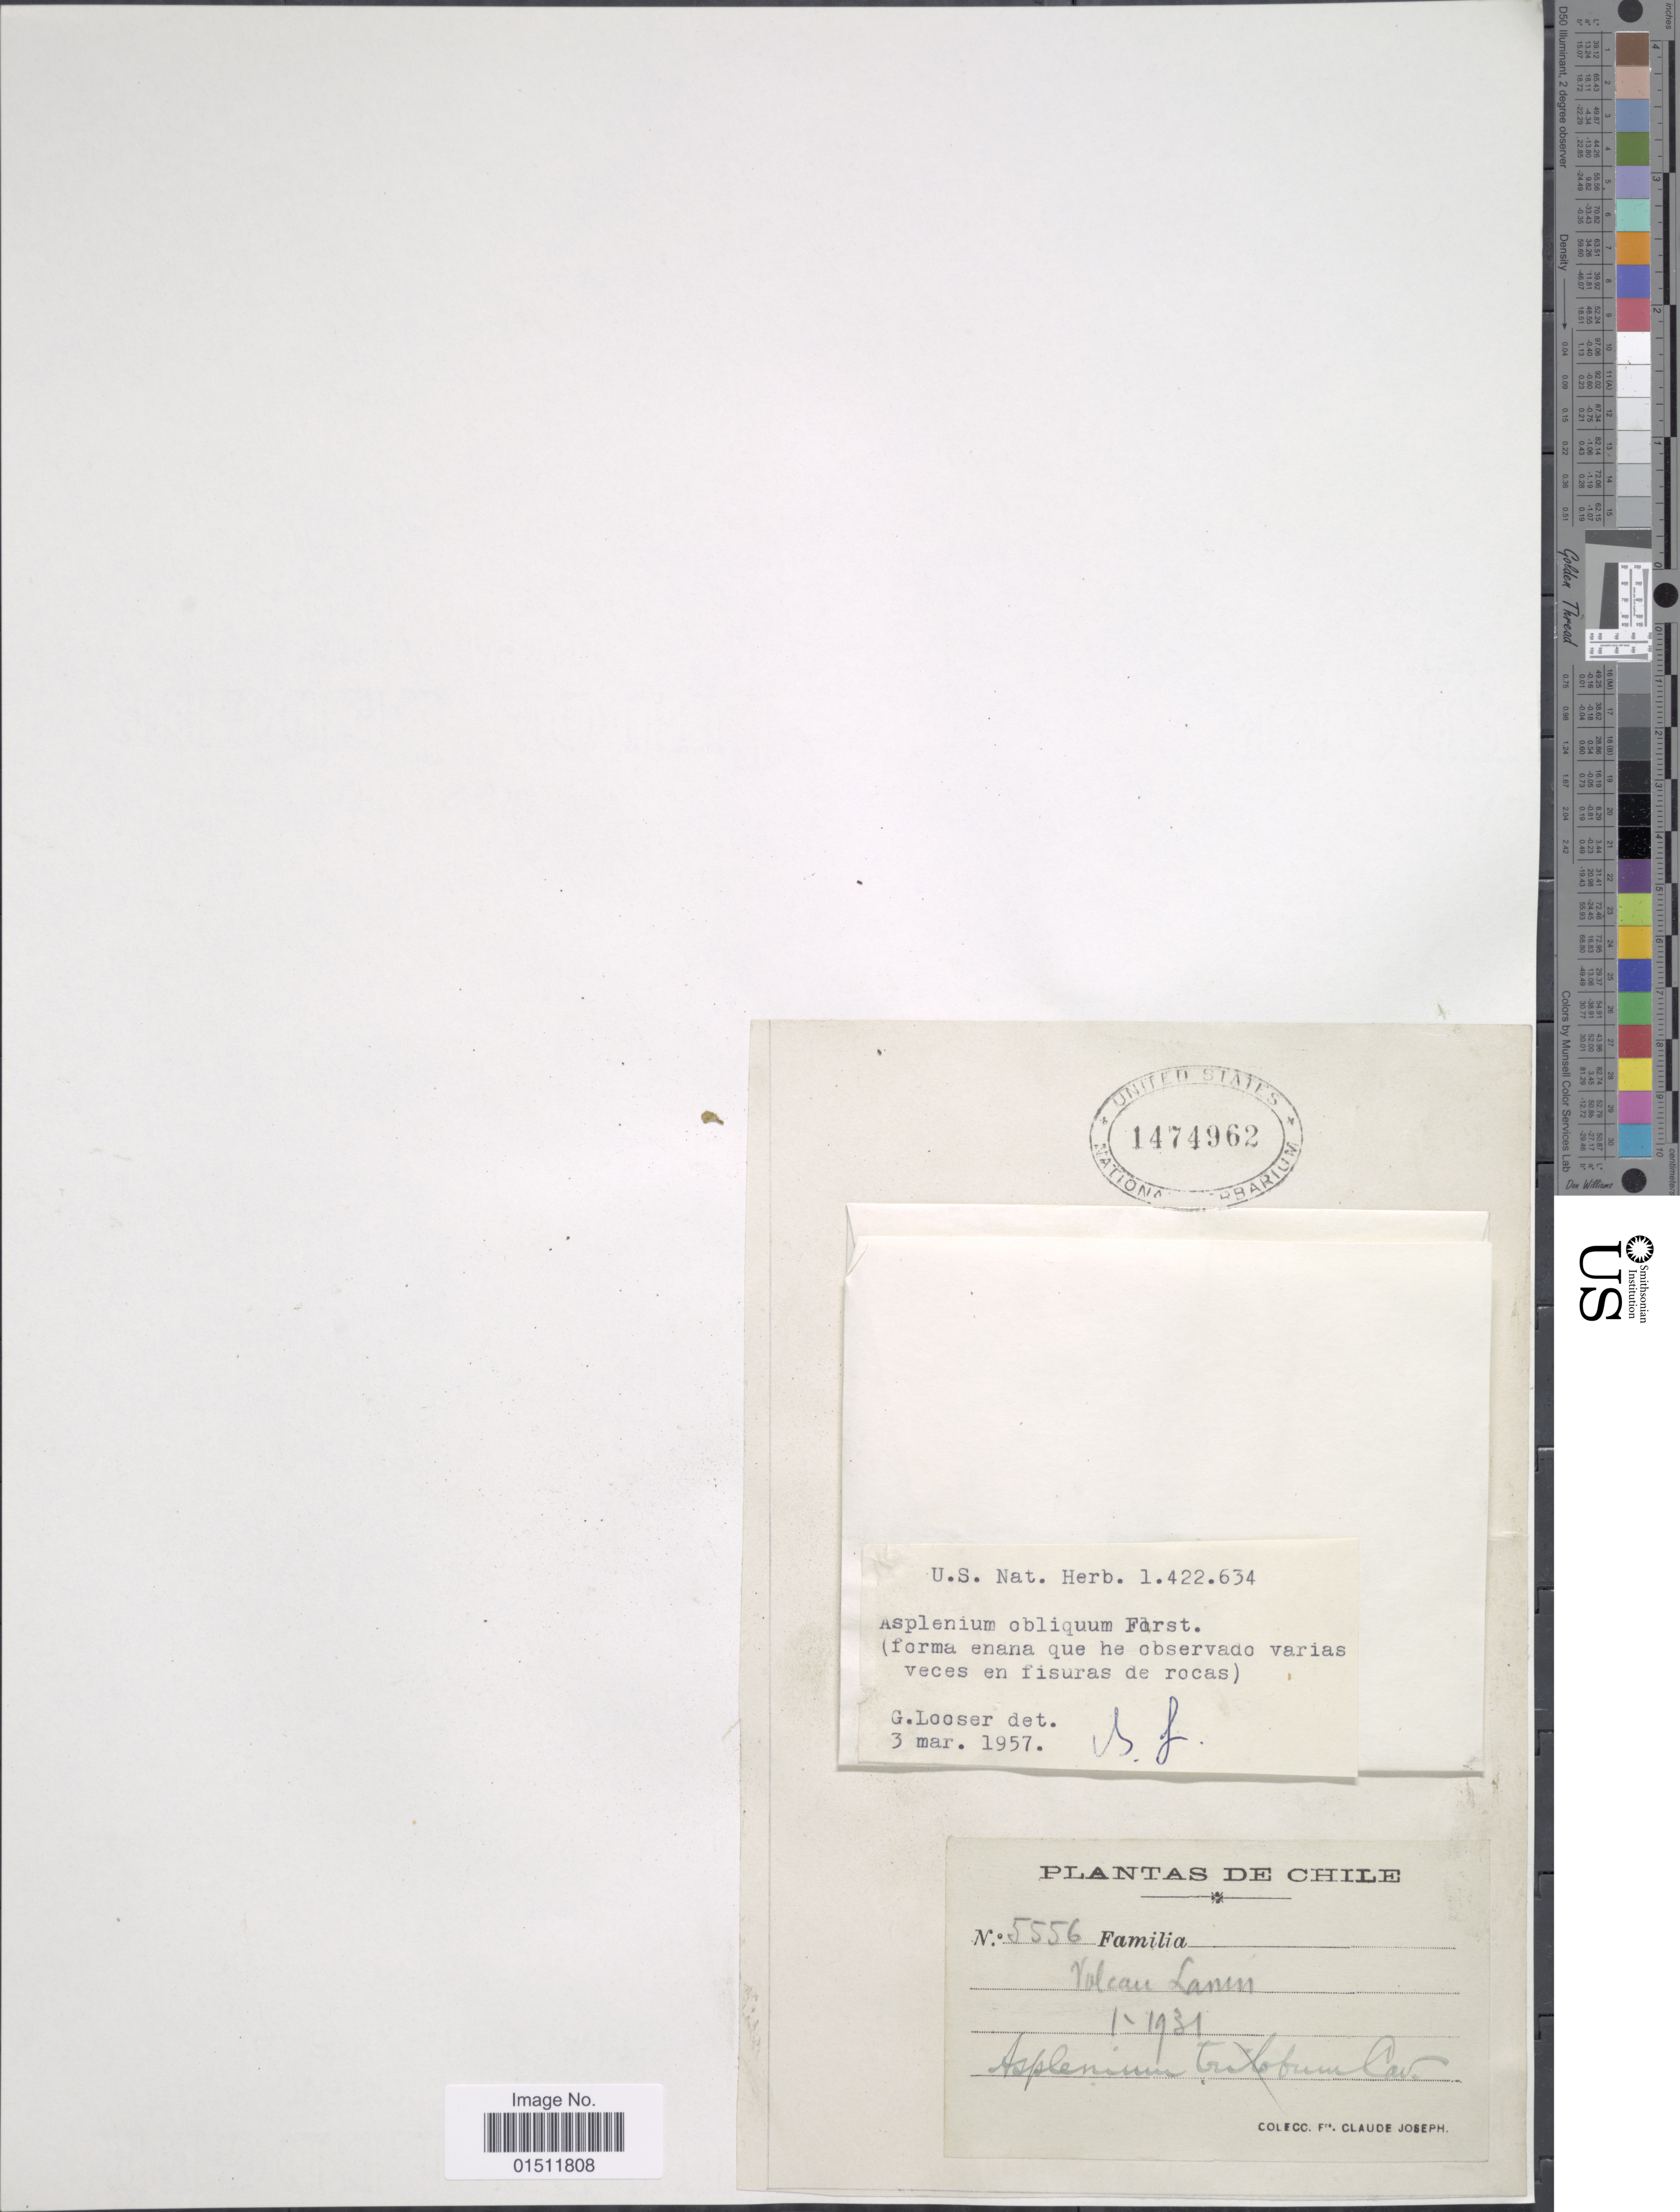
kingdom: Plantae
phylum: Tracheophyta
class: Polypodiopsida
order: Polypodiales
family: Aspleniaceae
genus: Asplenium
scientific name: Asplenium obliquum var. chondrophyllum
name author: (Bertero ex Colla) Mett.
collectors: Frere Claude Joseph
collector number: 5556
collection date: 1931-01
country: Chile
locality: Volcan Lanin.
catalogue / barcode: US 1474962